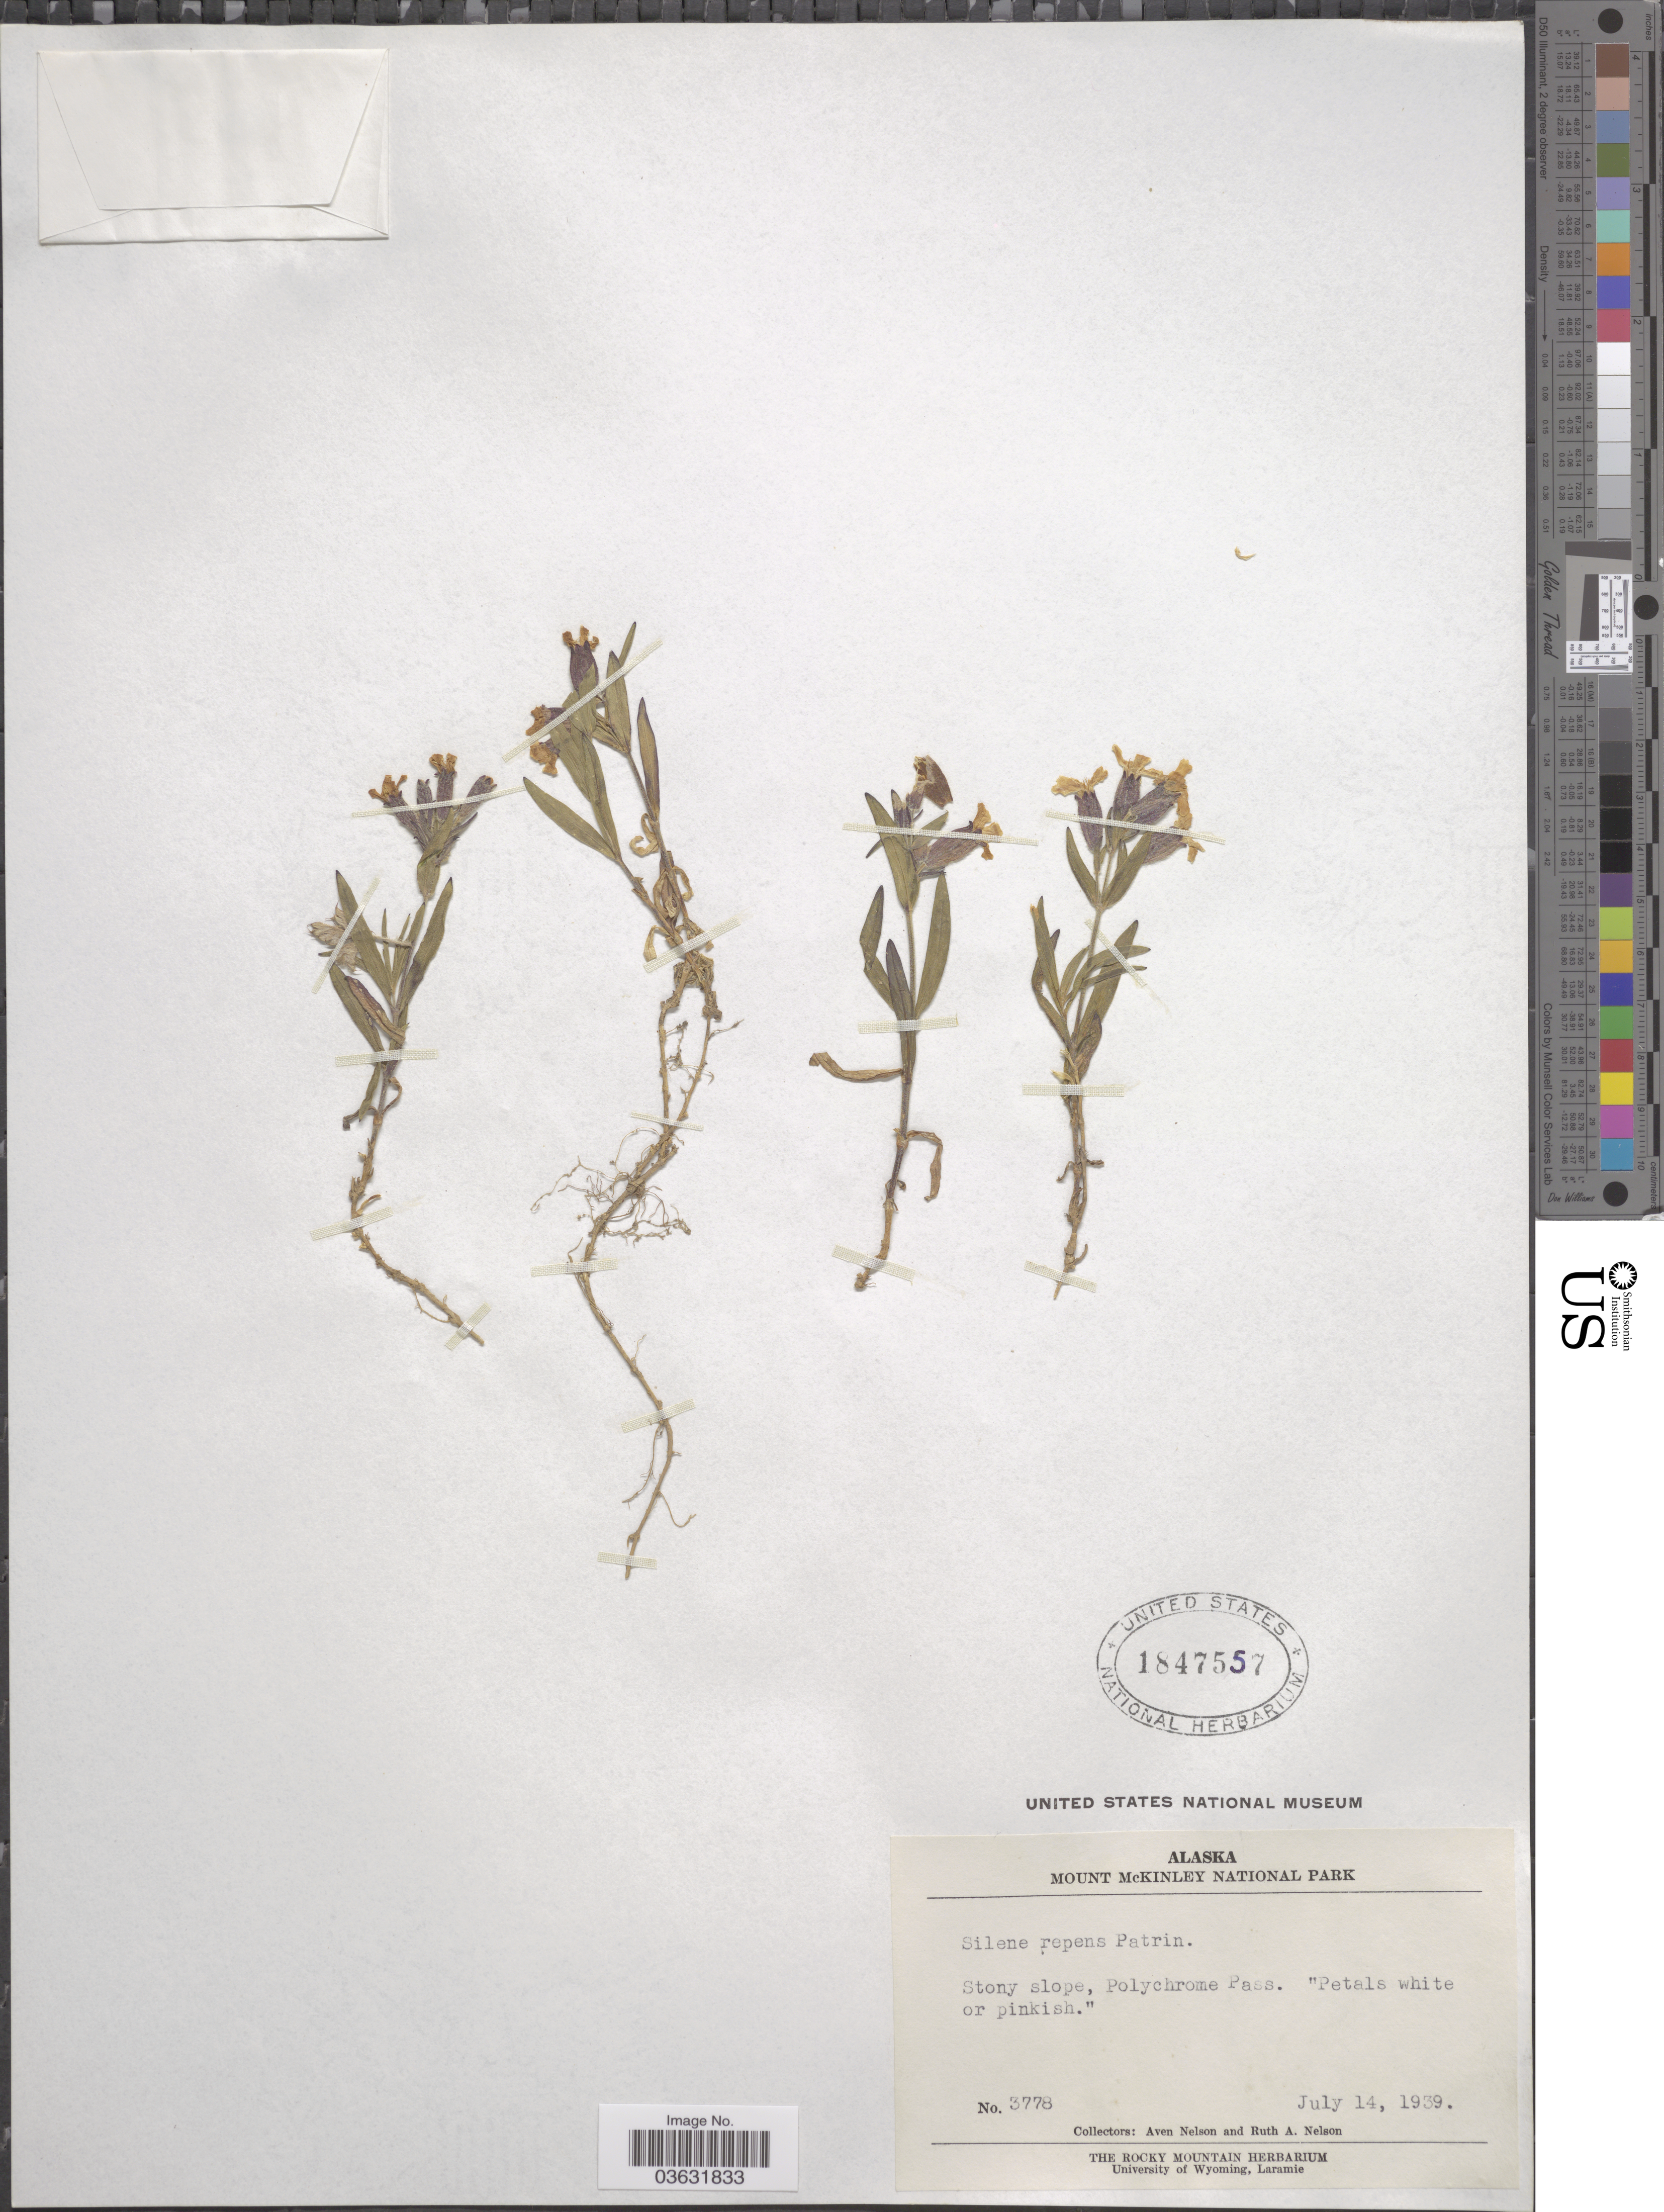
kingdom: Plantae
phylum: Tracheophyta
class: Magnoliopsida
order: Caryophyllales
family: Caryophyllaceae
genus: Silene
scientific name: Silene repens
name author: Patrin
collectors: A. Nelson & R. A. Nelson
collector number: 3778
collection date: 1939-07-14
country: United States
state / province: Alaska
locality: Mount McKinley National Park. Stony slope, Polychrome Pass.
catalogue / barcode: US 1847557